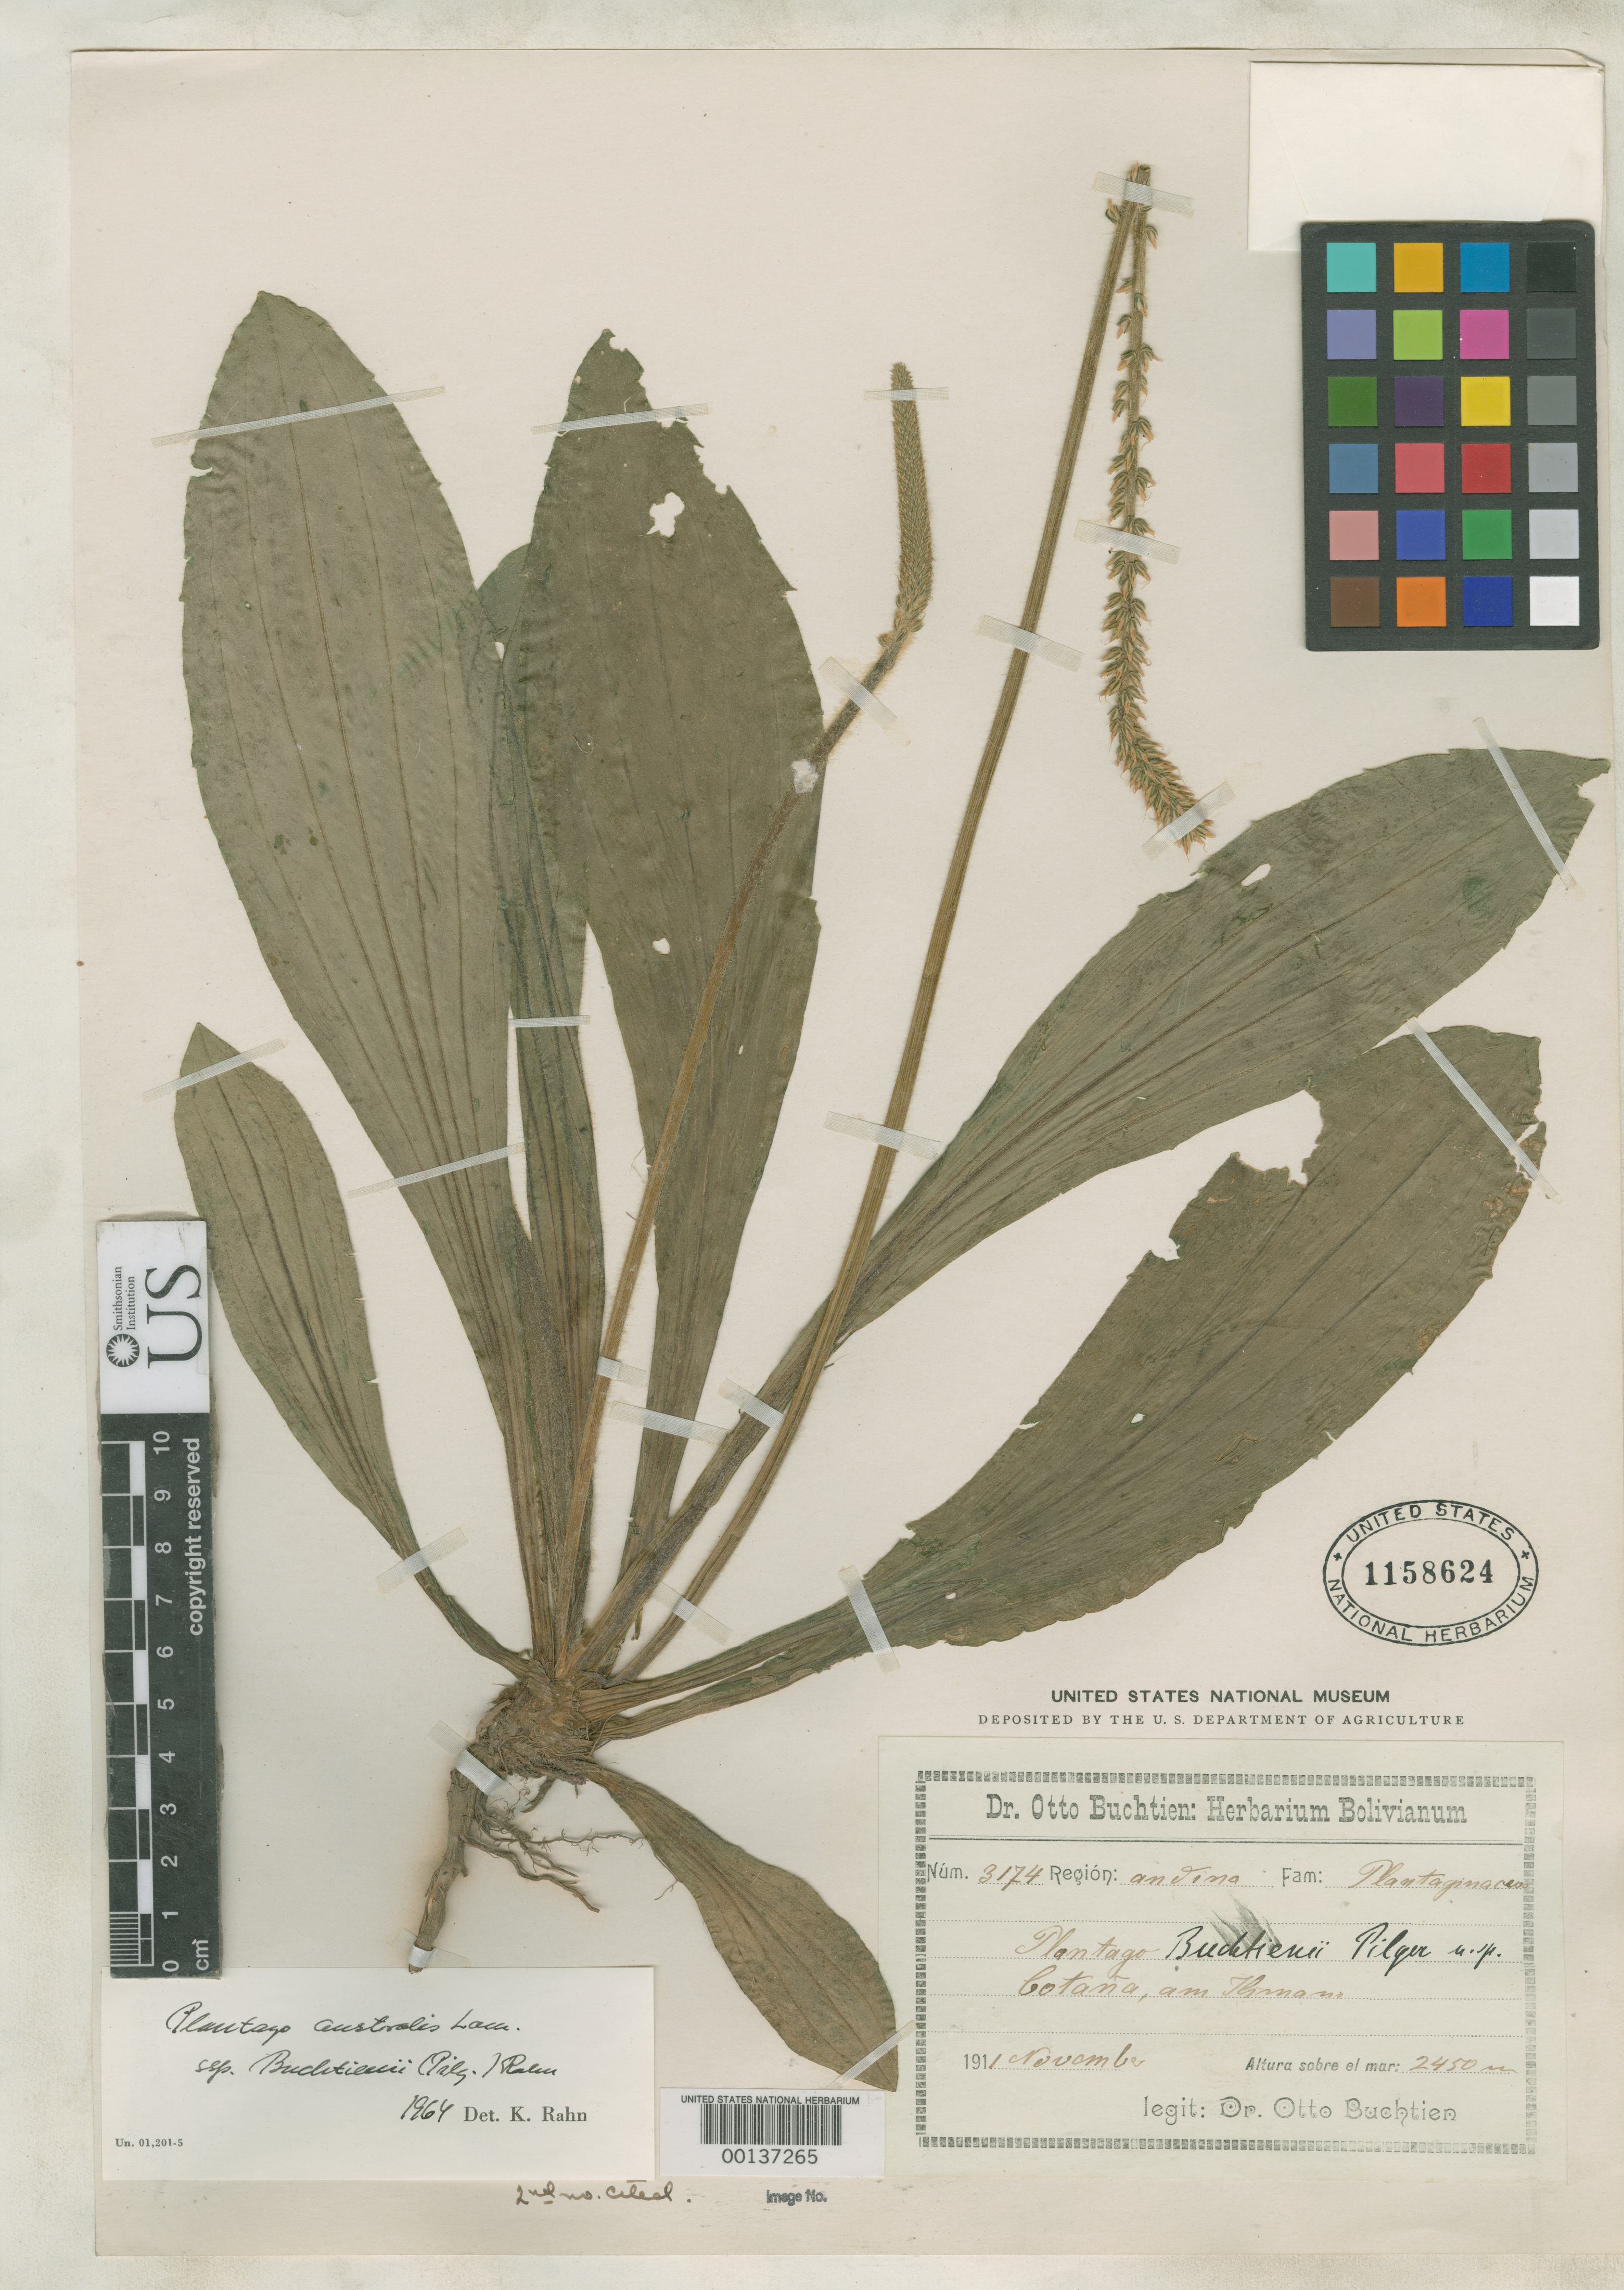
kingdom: Plantae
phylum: Tracheophyta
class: Magnoliopsida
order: Lamiales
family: Plantaginaceae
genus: Plantago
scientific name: Plantago buchtienii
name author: Pilg.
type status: Isosyntype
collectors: O. Buchtien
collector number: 3174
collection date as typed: Nov 1921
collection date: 1921-11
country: Bolivia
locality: Catana am Ilimaris.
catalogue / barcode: US 1158624